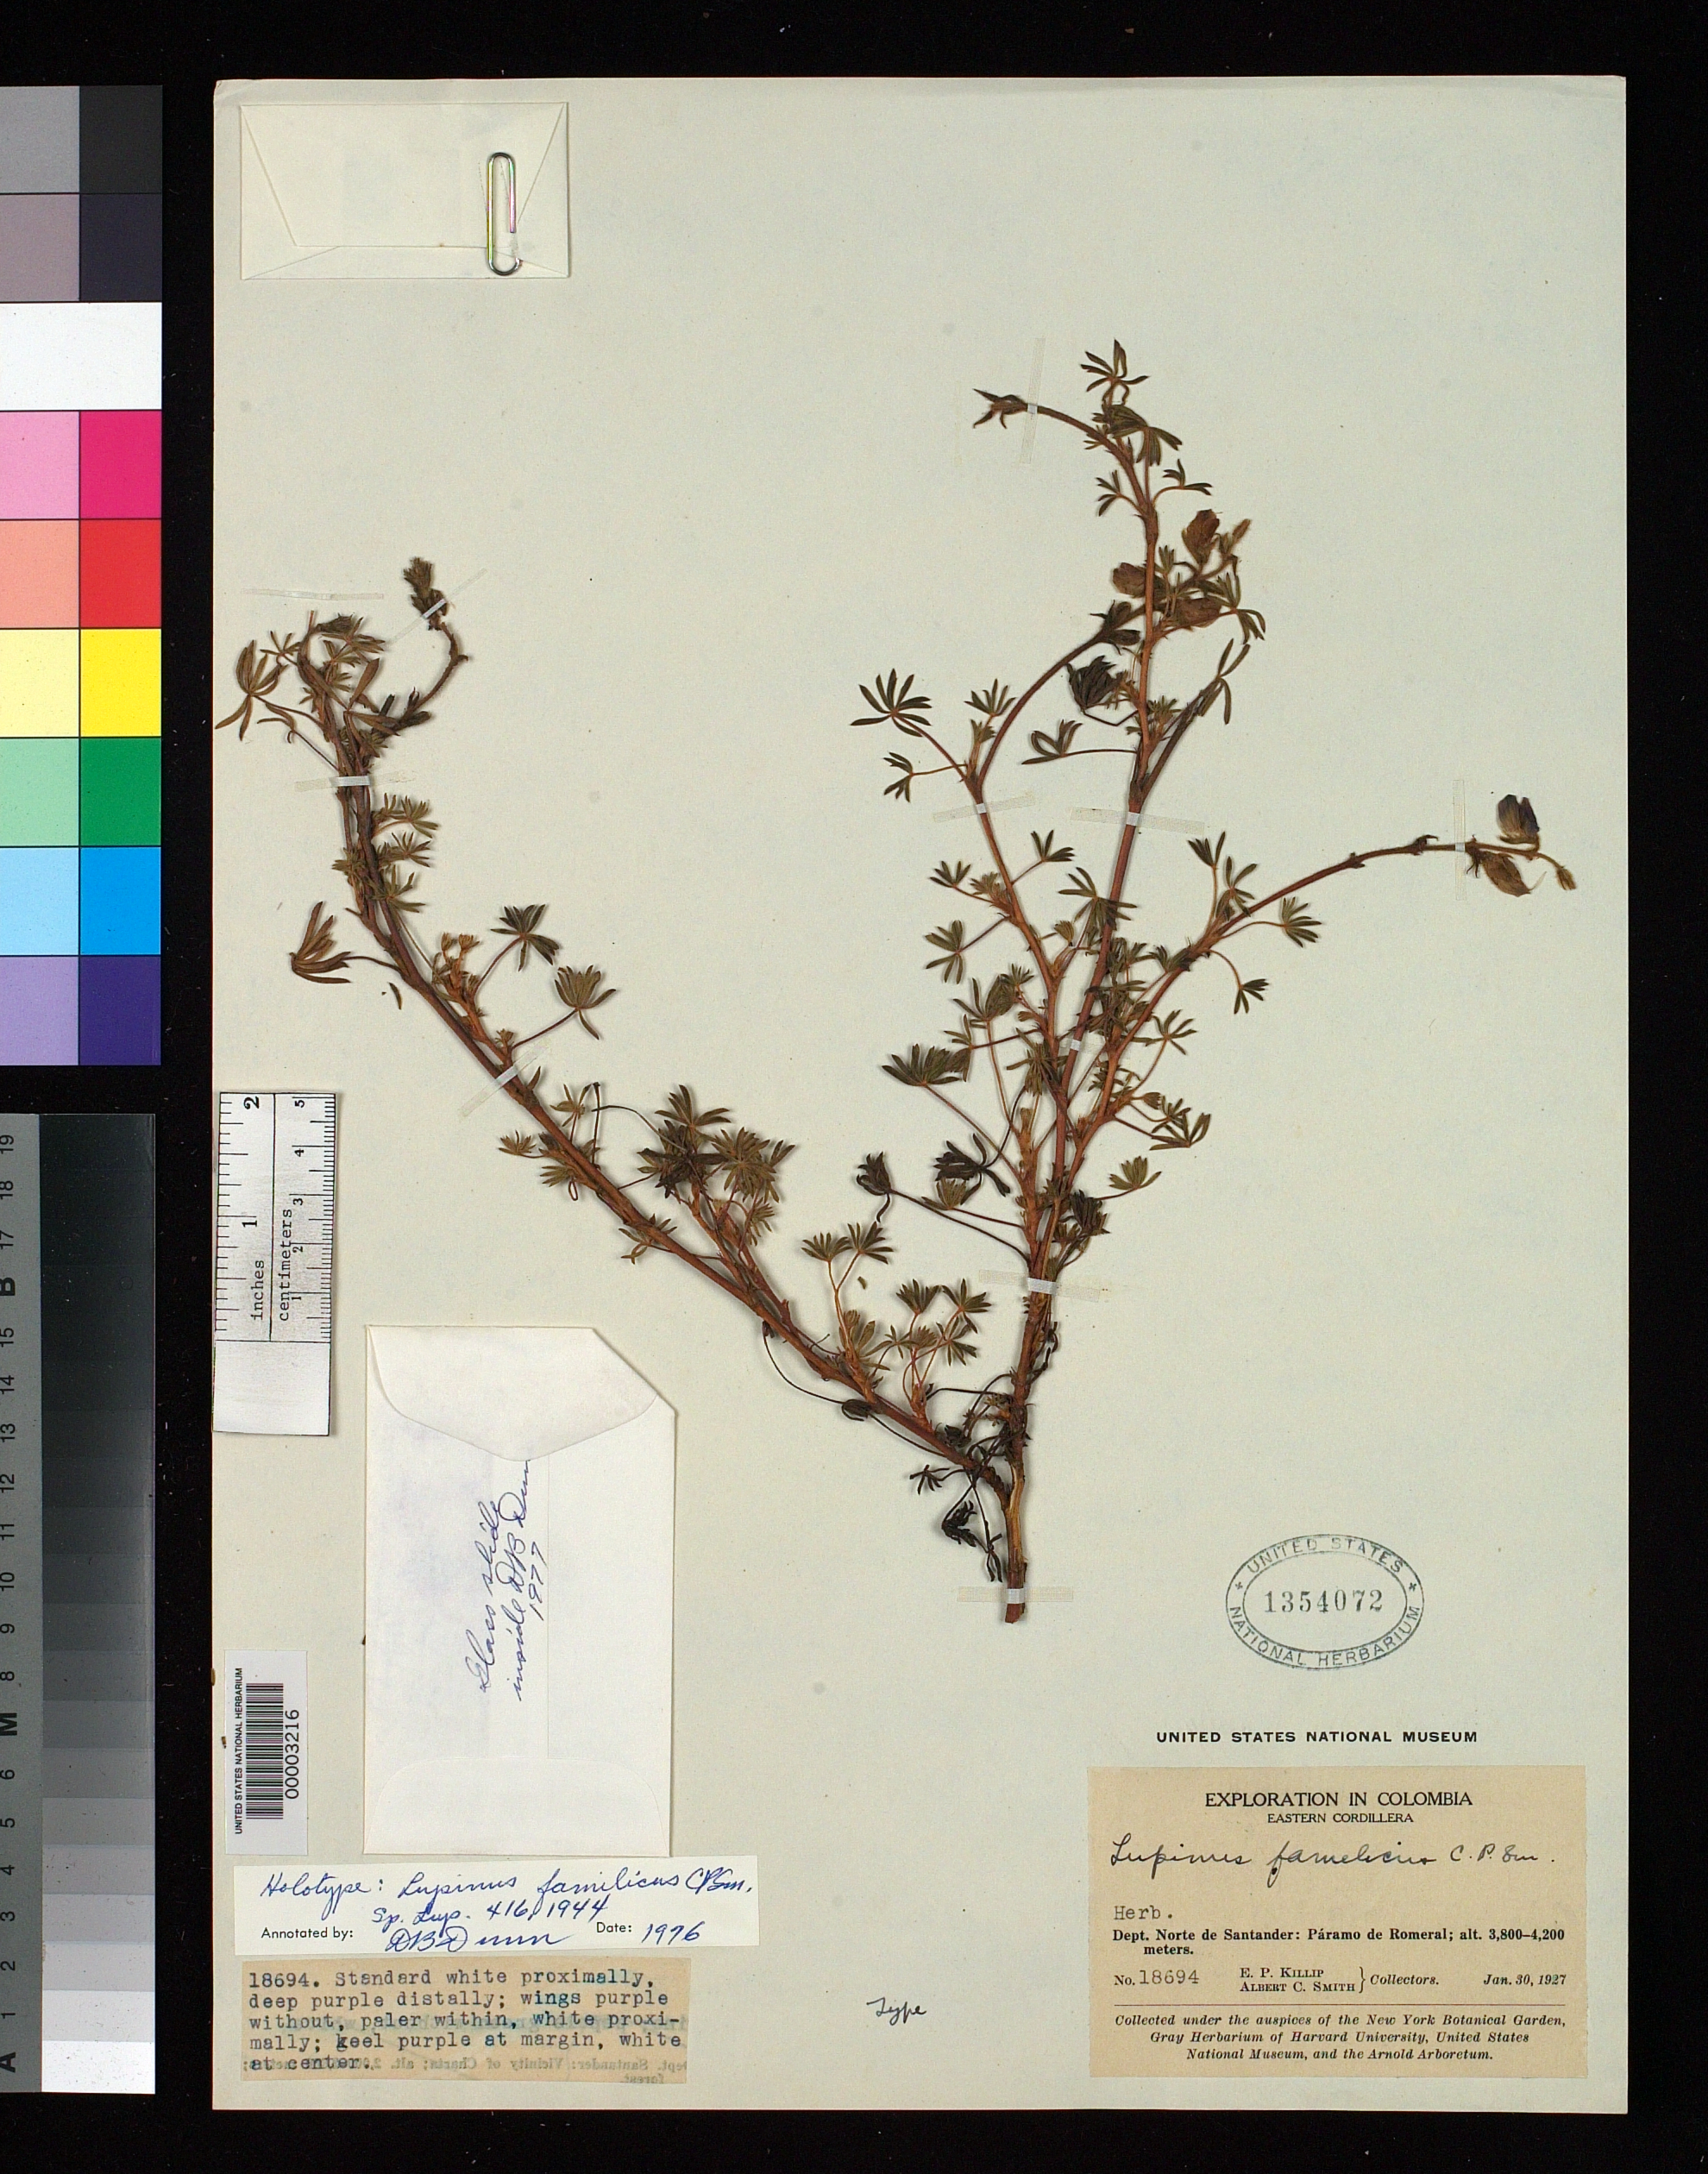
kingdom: Plantae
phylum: Tracheophyta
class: Magnoliopsida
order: Fabales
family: Fabaceae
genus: Lupinus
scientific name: Lupinus famelicus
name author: C.P. Sm.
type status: Holotype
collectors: E. P. Killip & A. C. Smith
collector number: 18694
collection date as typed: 30 Jan 1927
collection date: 1927-01-30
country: Colombia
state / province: Norte de Santander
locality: Paramo de Romeral.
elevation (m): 3800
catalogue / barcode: US 1354072